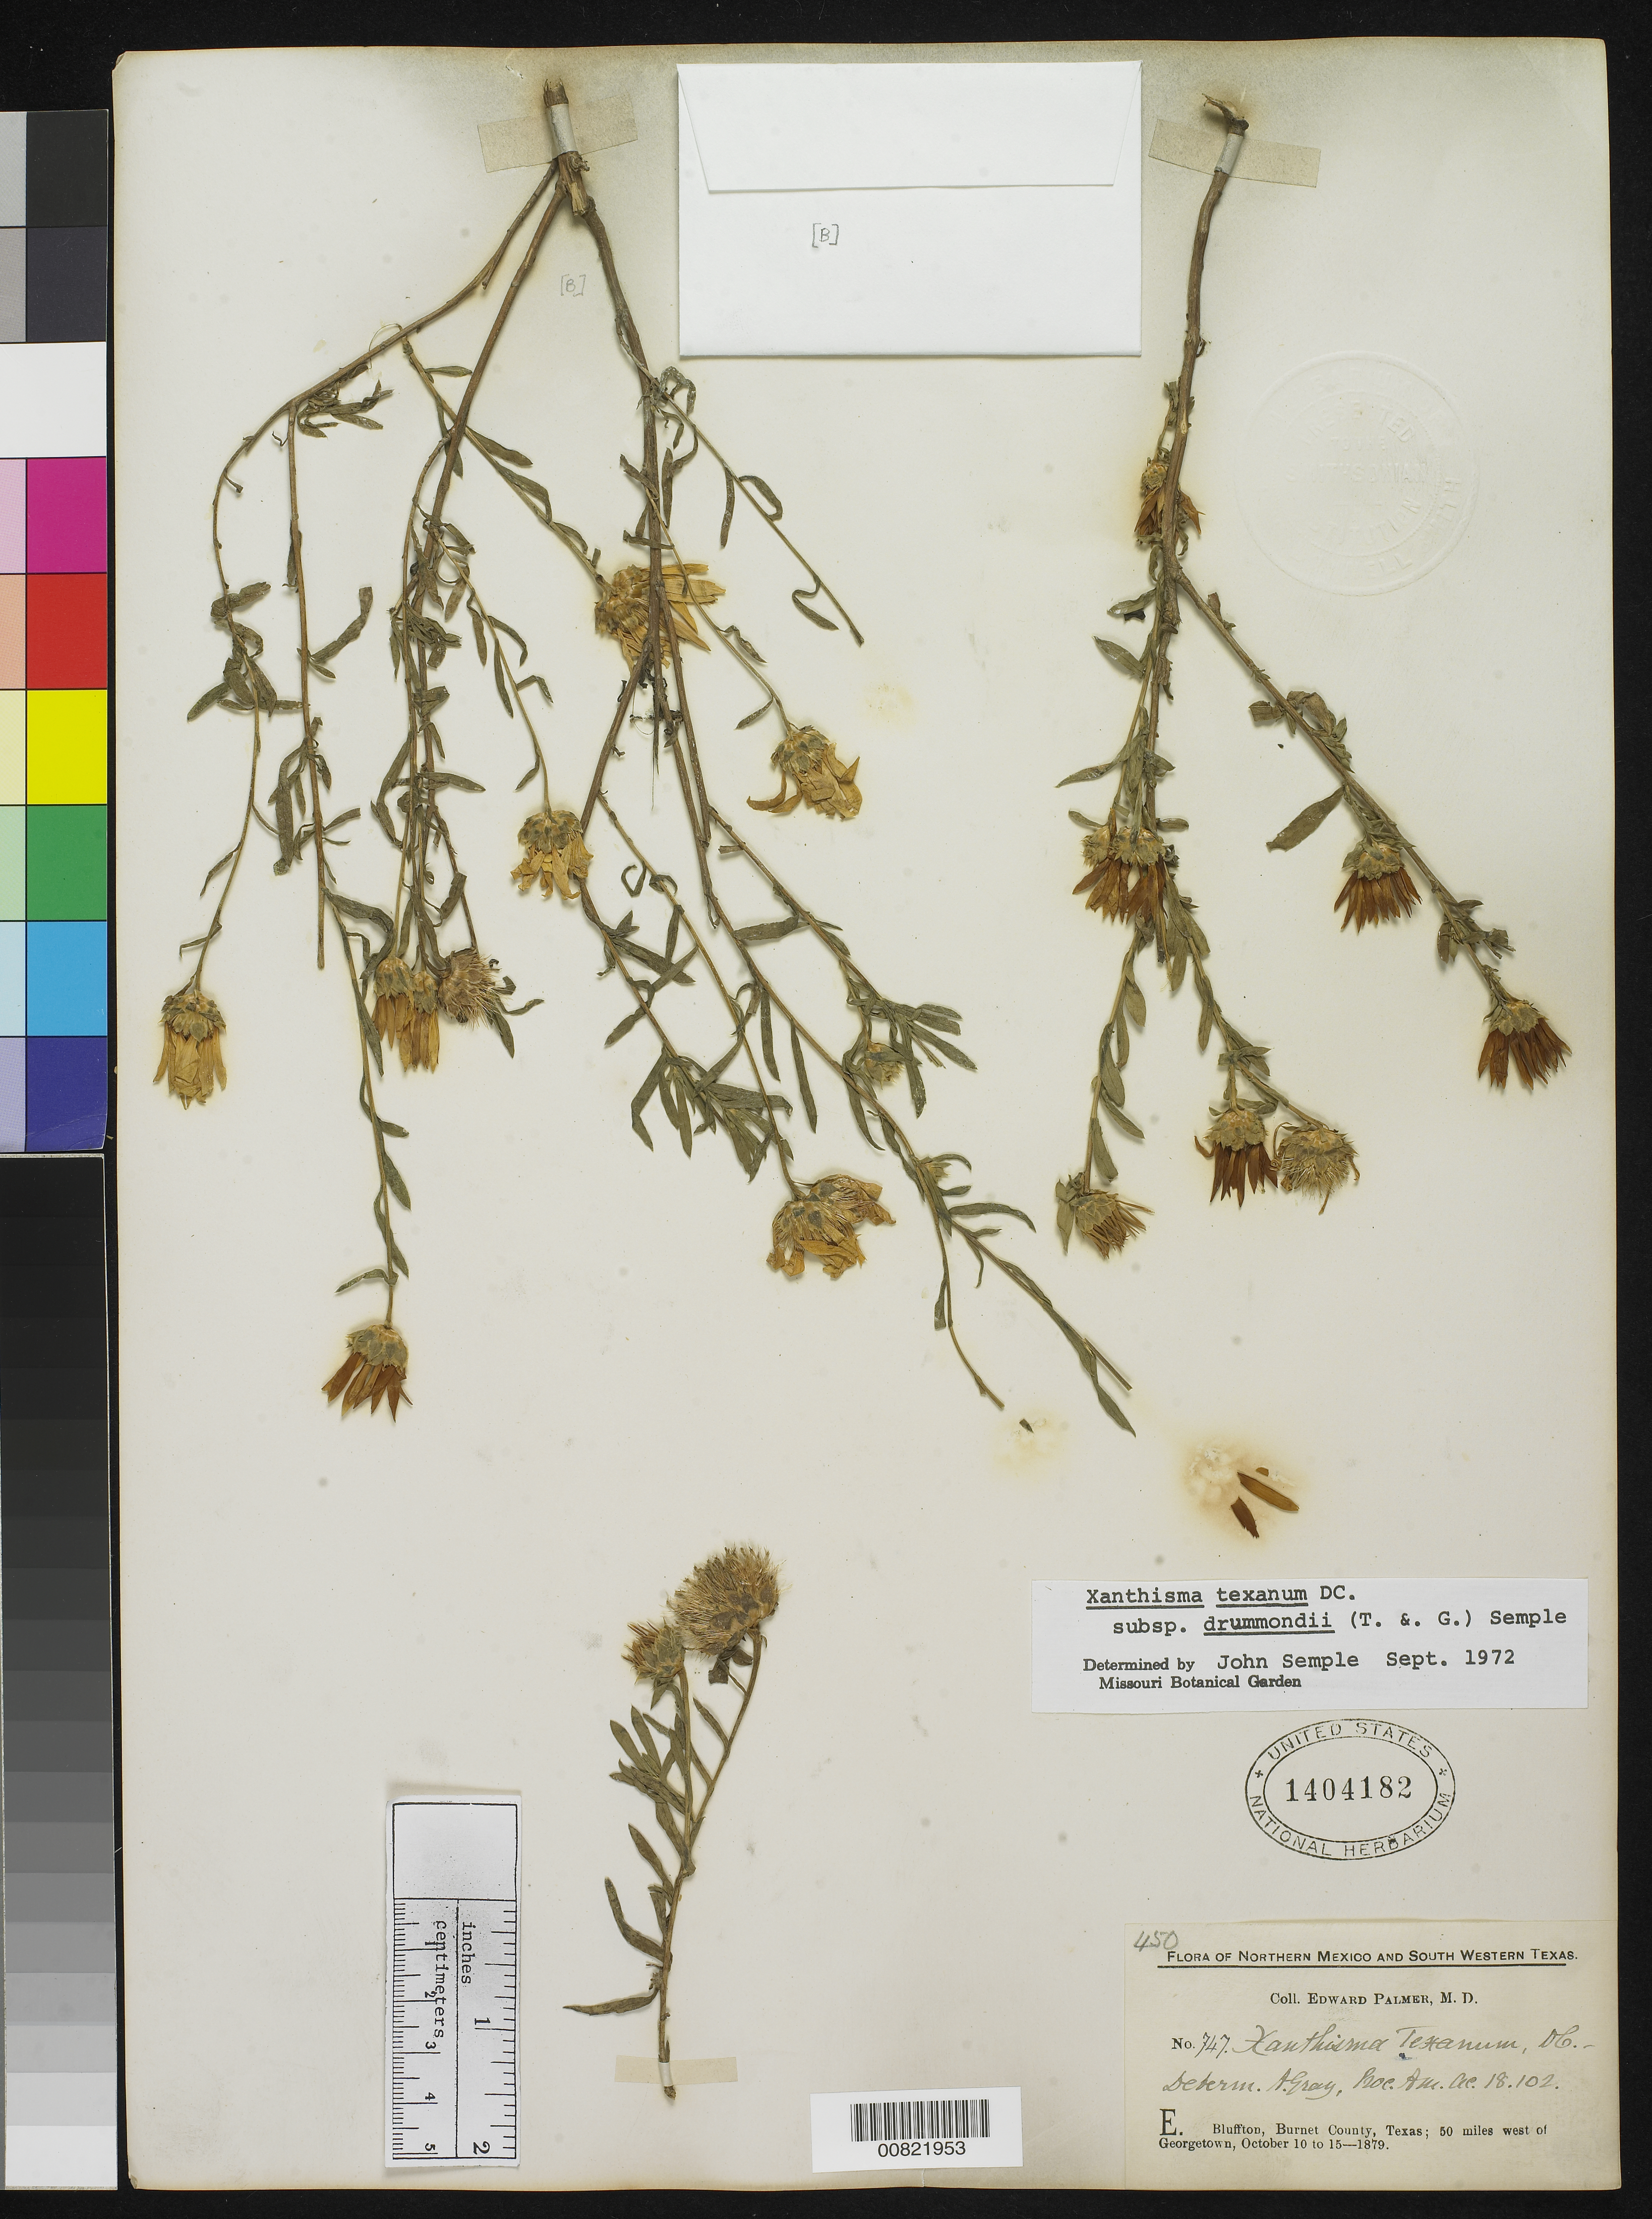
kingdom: Plantae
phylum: Tracheophyta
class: Magnoliopsida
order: Asterales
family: Asteraceae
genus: Xanthisma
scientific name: Xanthisma texanum subsp. drummondii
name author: (Torr. & A. Gray) Semple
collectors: E. Palmer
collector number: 747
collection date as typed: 10 Oct 1879 to 15 Oct 1879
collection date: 1879-10-10/1879-10-15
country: United States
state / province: Texas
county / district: Burnet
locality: E. Bluffton, Burnet County, Texas; 50 miles west of Georgetown.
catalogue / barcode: US 1404182